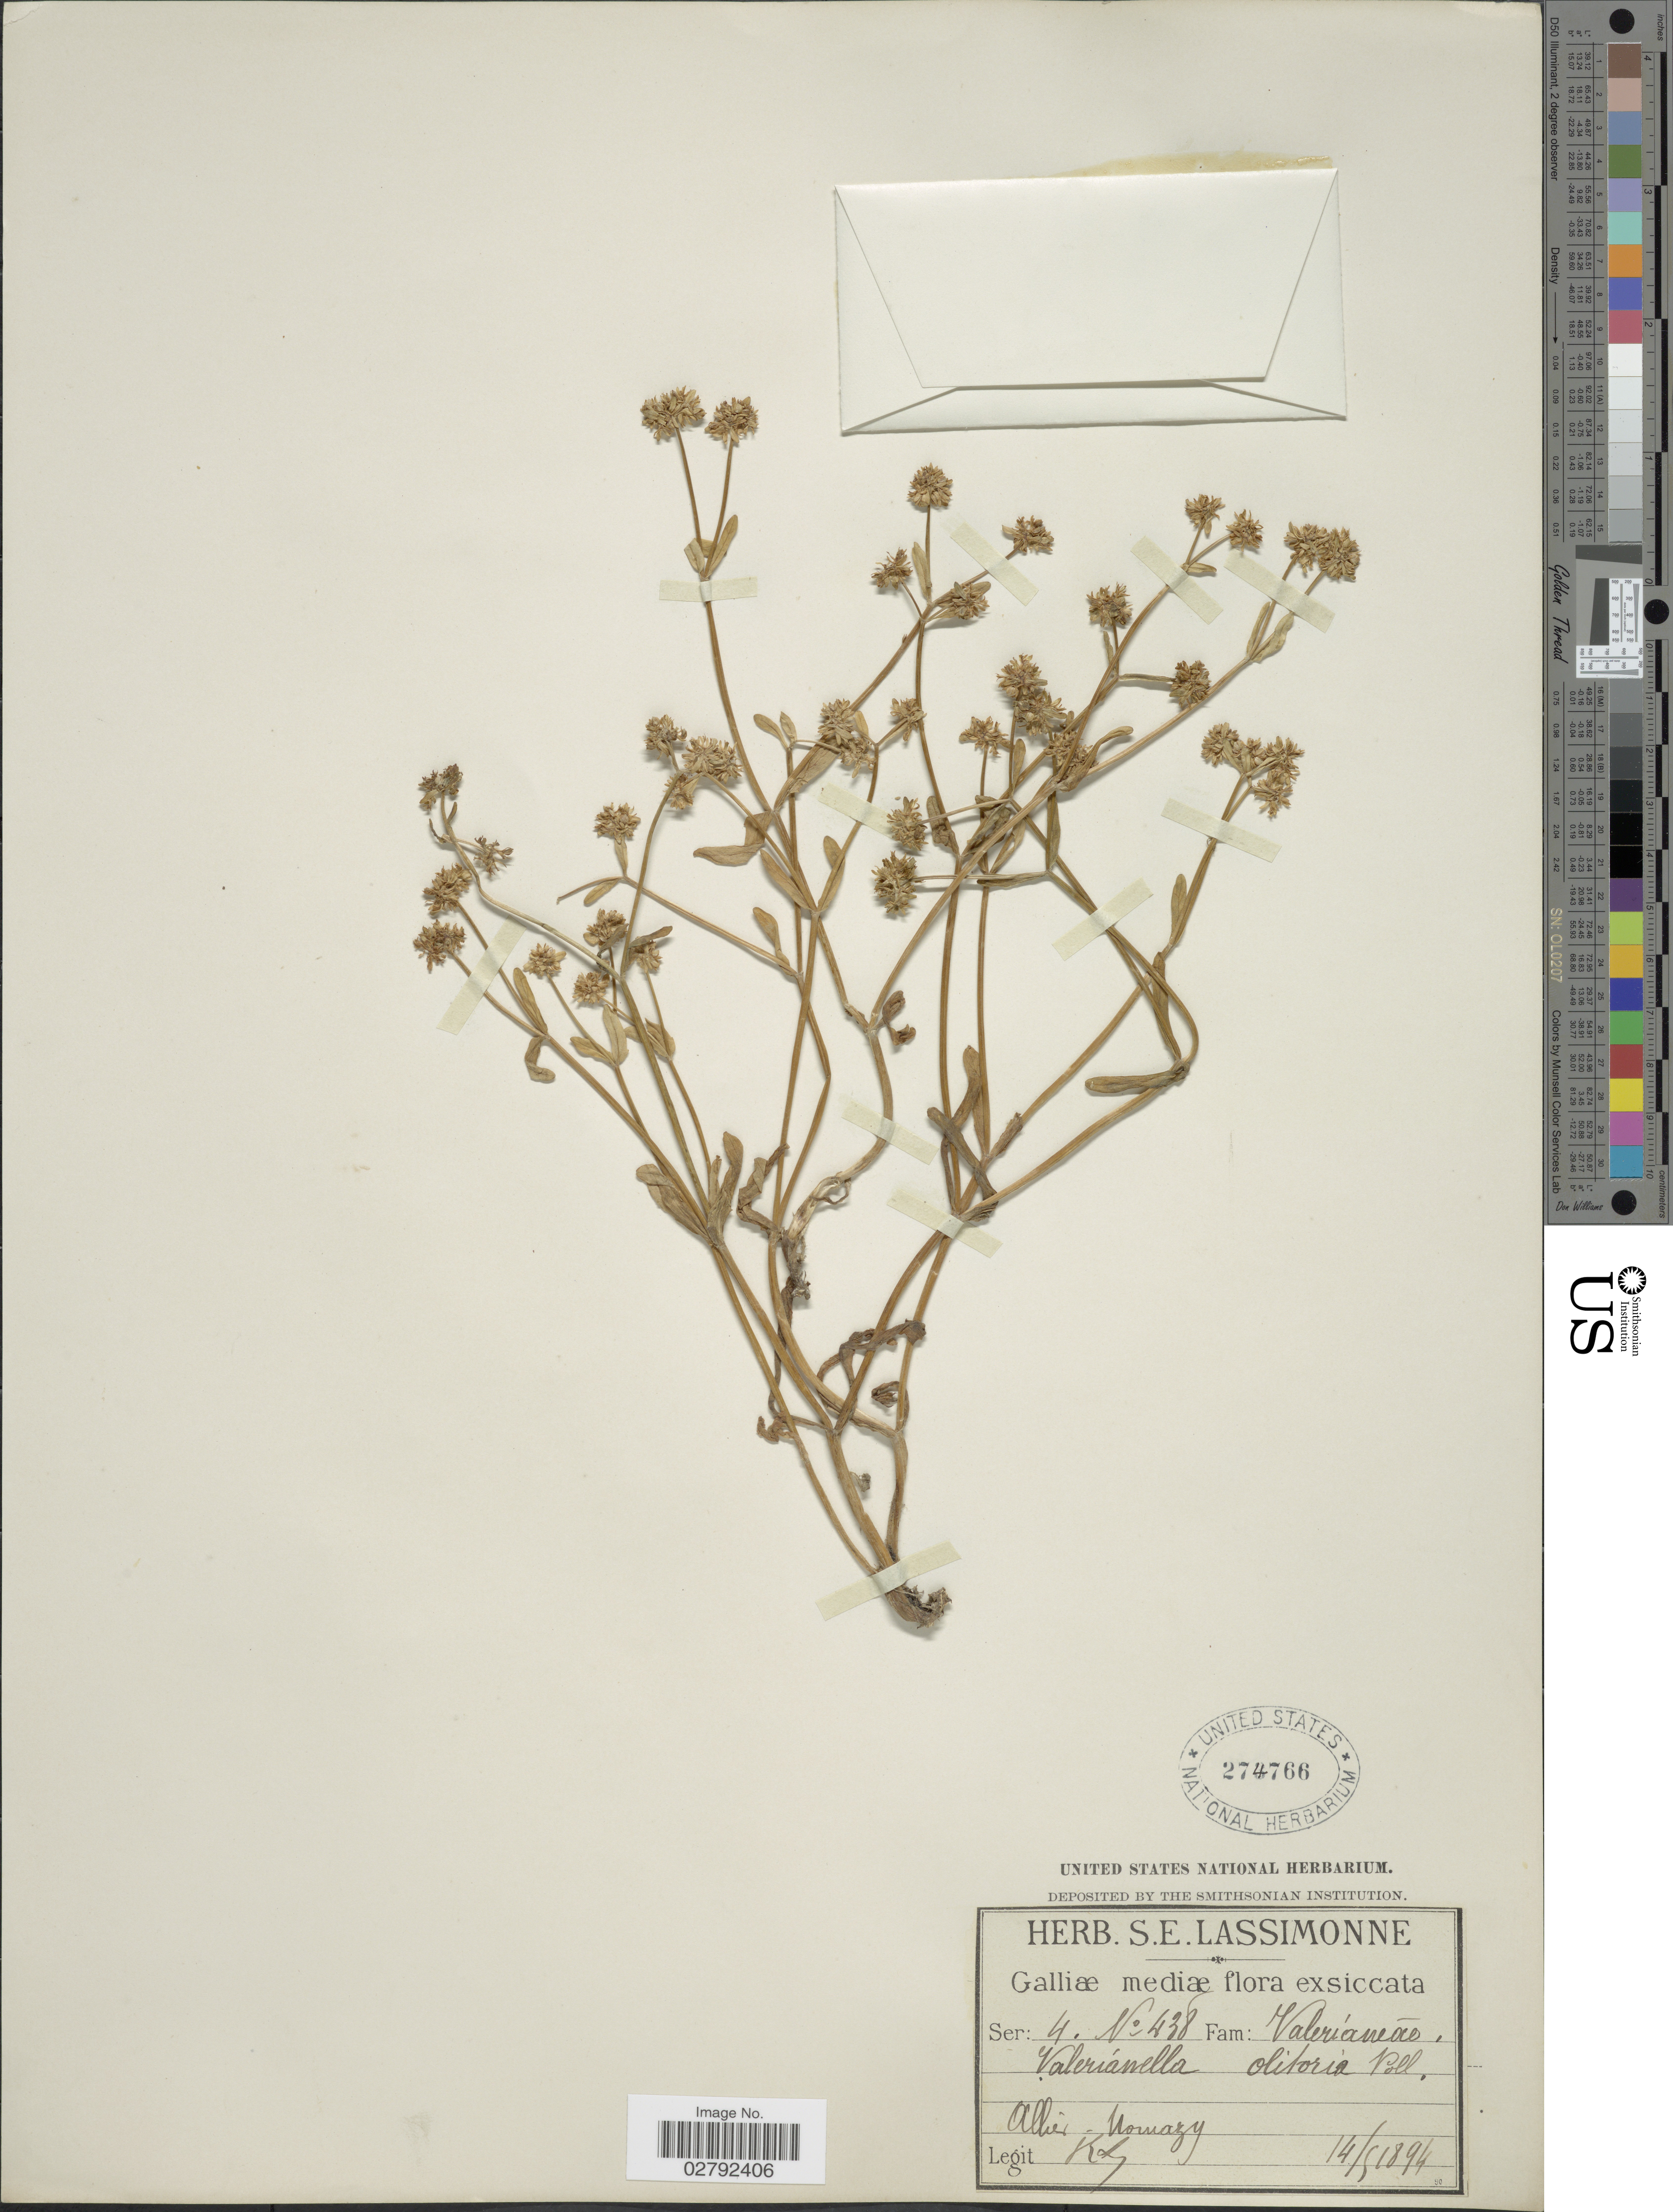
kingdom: Plantae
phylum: Tracheophyta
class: Magnoliopsida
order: Dipsacales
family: Caprifoliaceae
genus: Valerianella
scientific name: Valerianella olitoria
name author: (L.) Pollich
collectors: S. Lassimonne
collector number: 438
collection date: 1894-05-14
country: France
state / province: Auvergne-Rhône-Alpes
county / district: Allier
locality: Allier - Nomazy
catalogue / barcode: US 274766